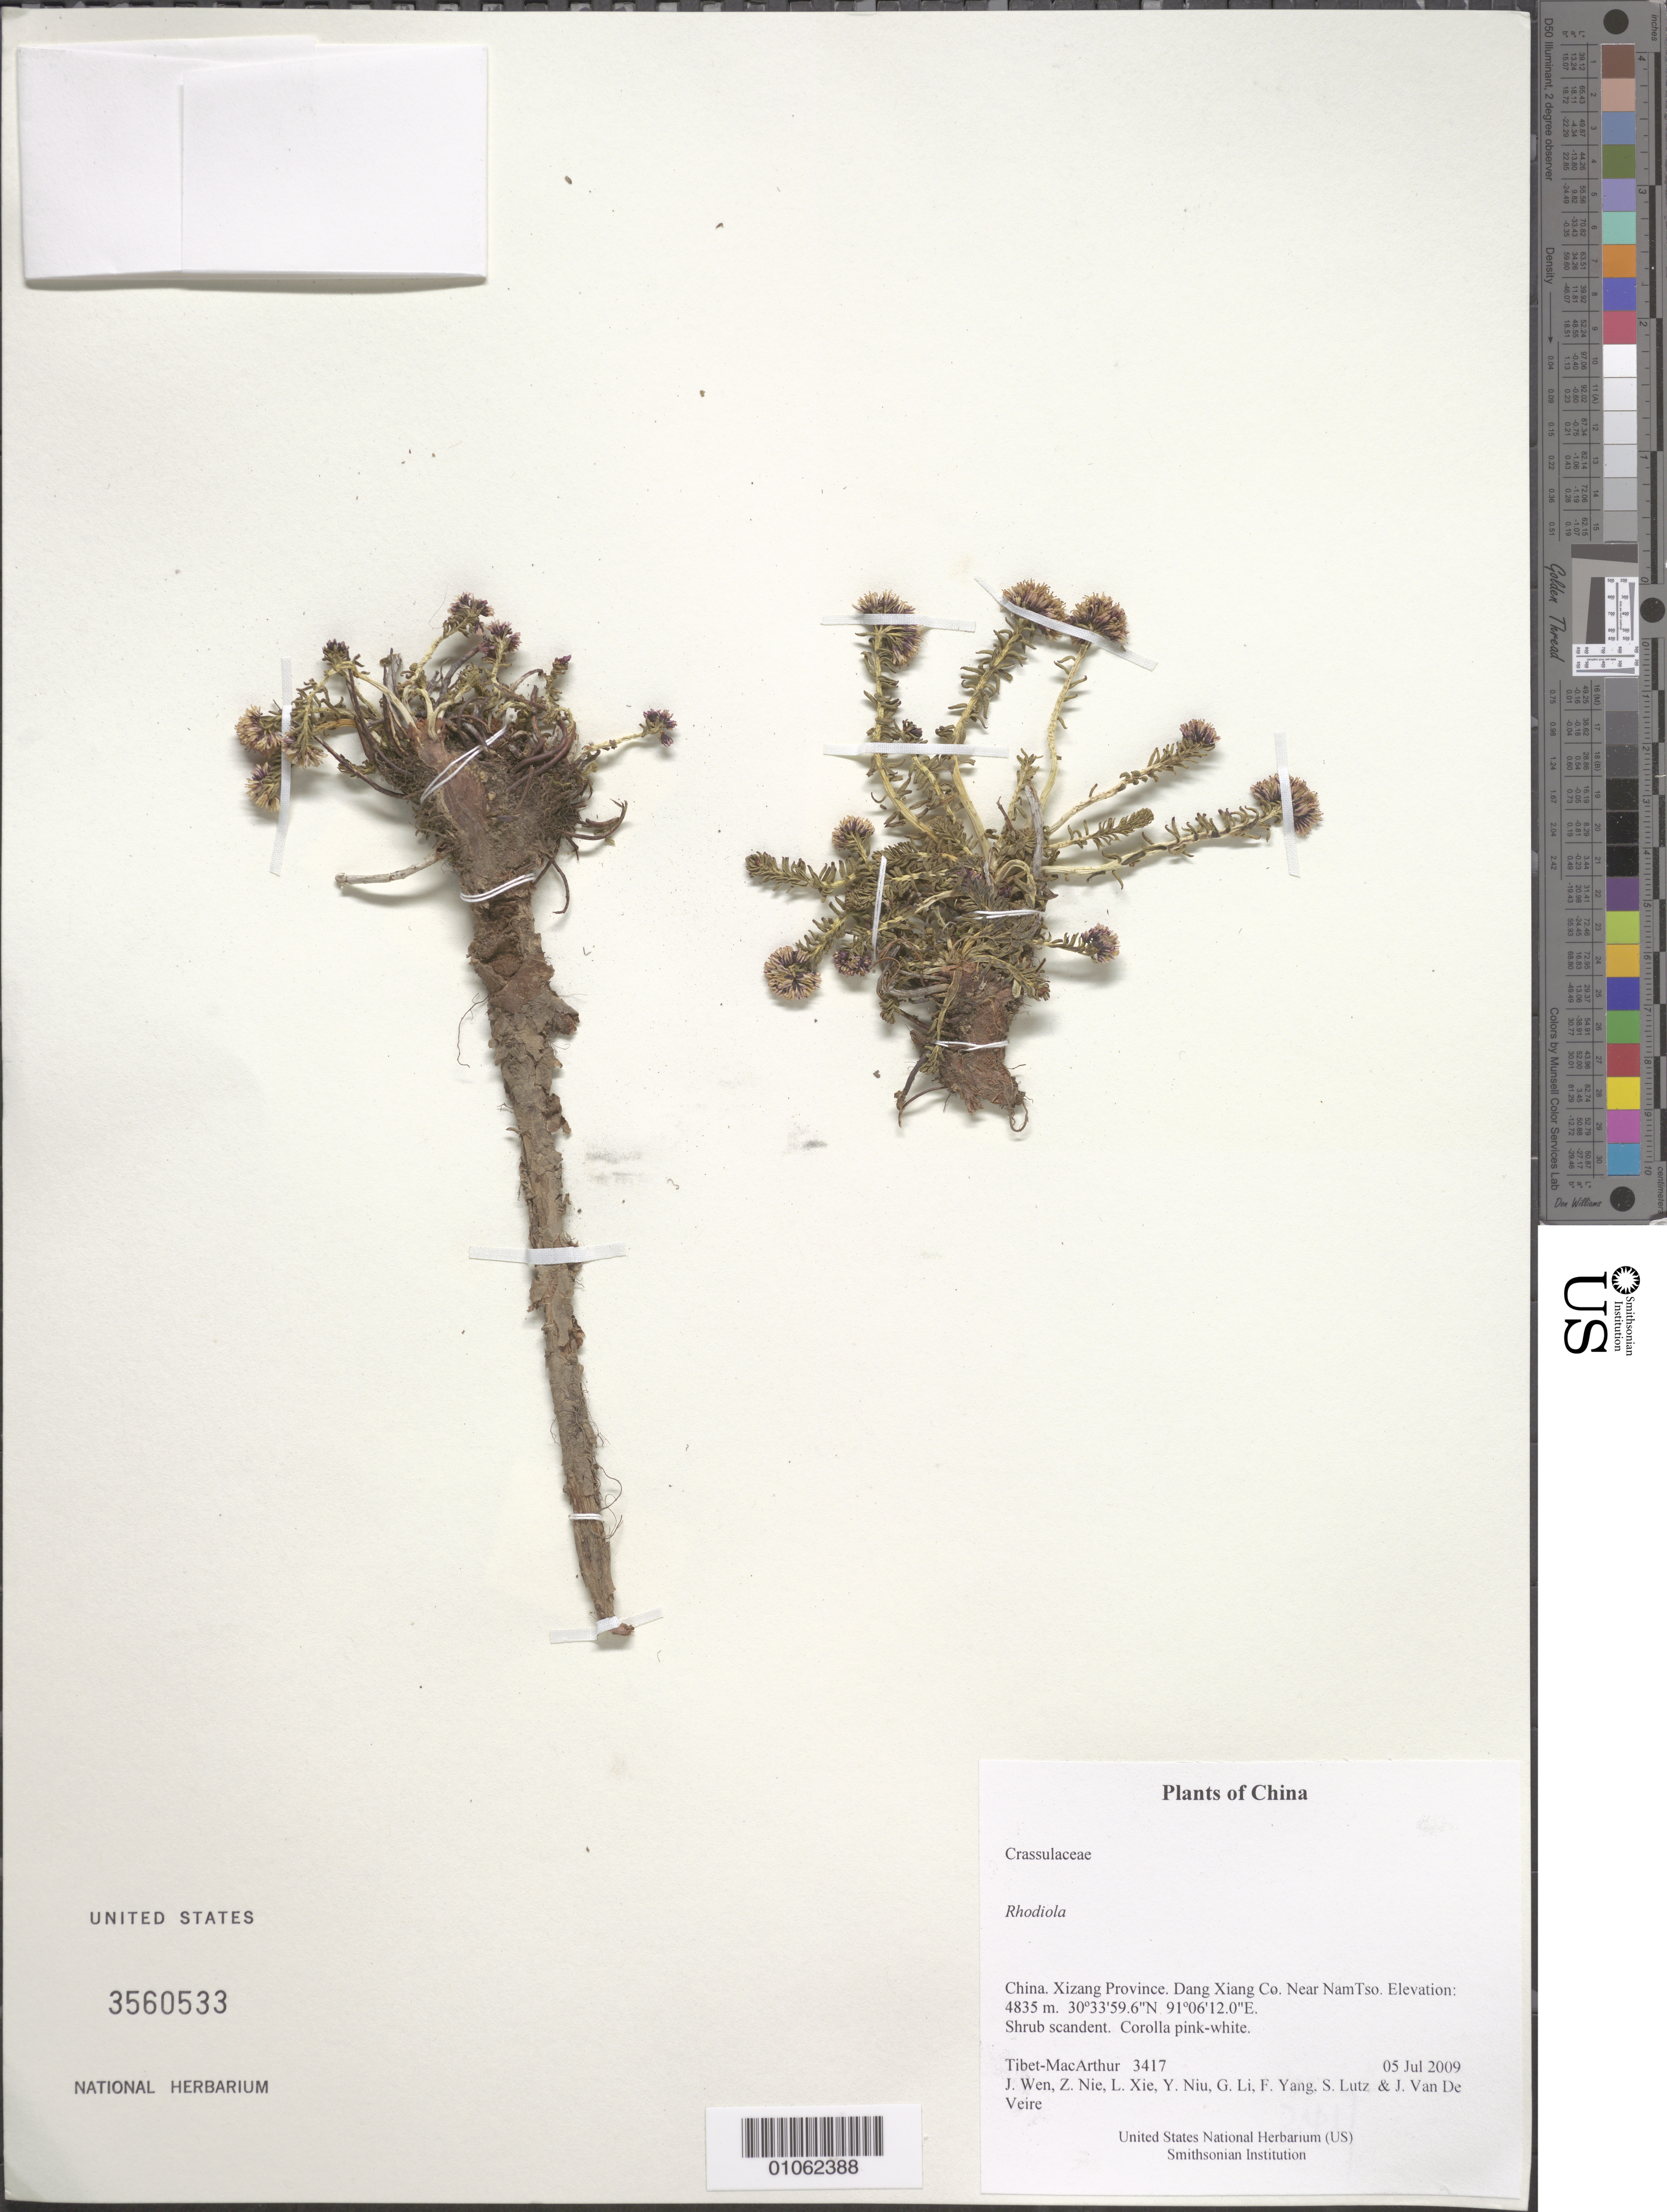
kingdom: Plantae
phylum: Tracheophyta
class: Magnoliopsida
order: Saxifragales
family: Crassulaceae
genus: Rhodiola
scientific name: Rhodiola sp.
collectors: Tibet-MacArthur, J. Wen, Z. Nie, L. Xie, Y. Niu, G. Li, F. Yang, S. Lutz & J. Van De Veire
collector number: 3417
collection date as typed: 05 Jul 2009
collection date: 2009-07-05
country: China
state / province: Xizang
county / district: Dang Xiang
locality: Near NamTso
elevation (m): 4835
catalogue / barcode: US 3560533